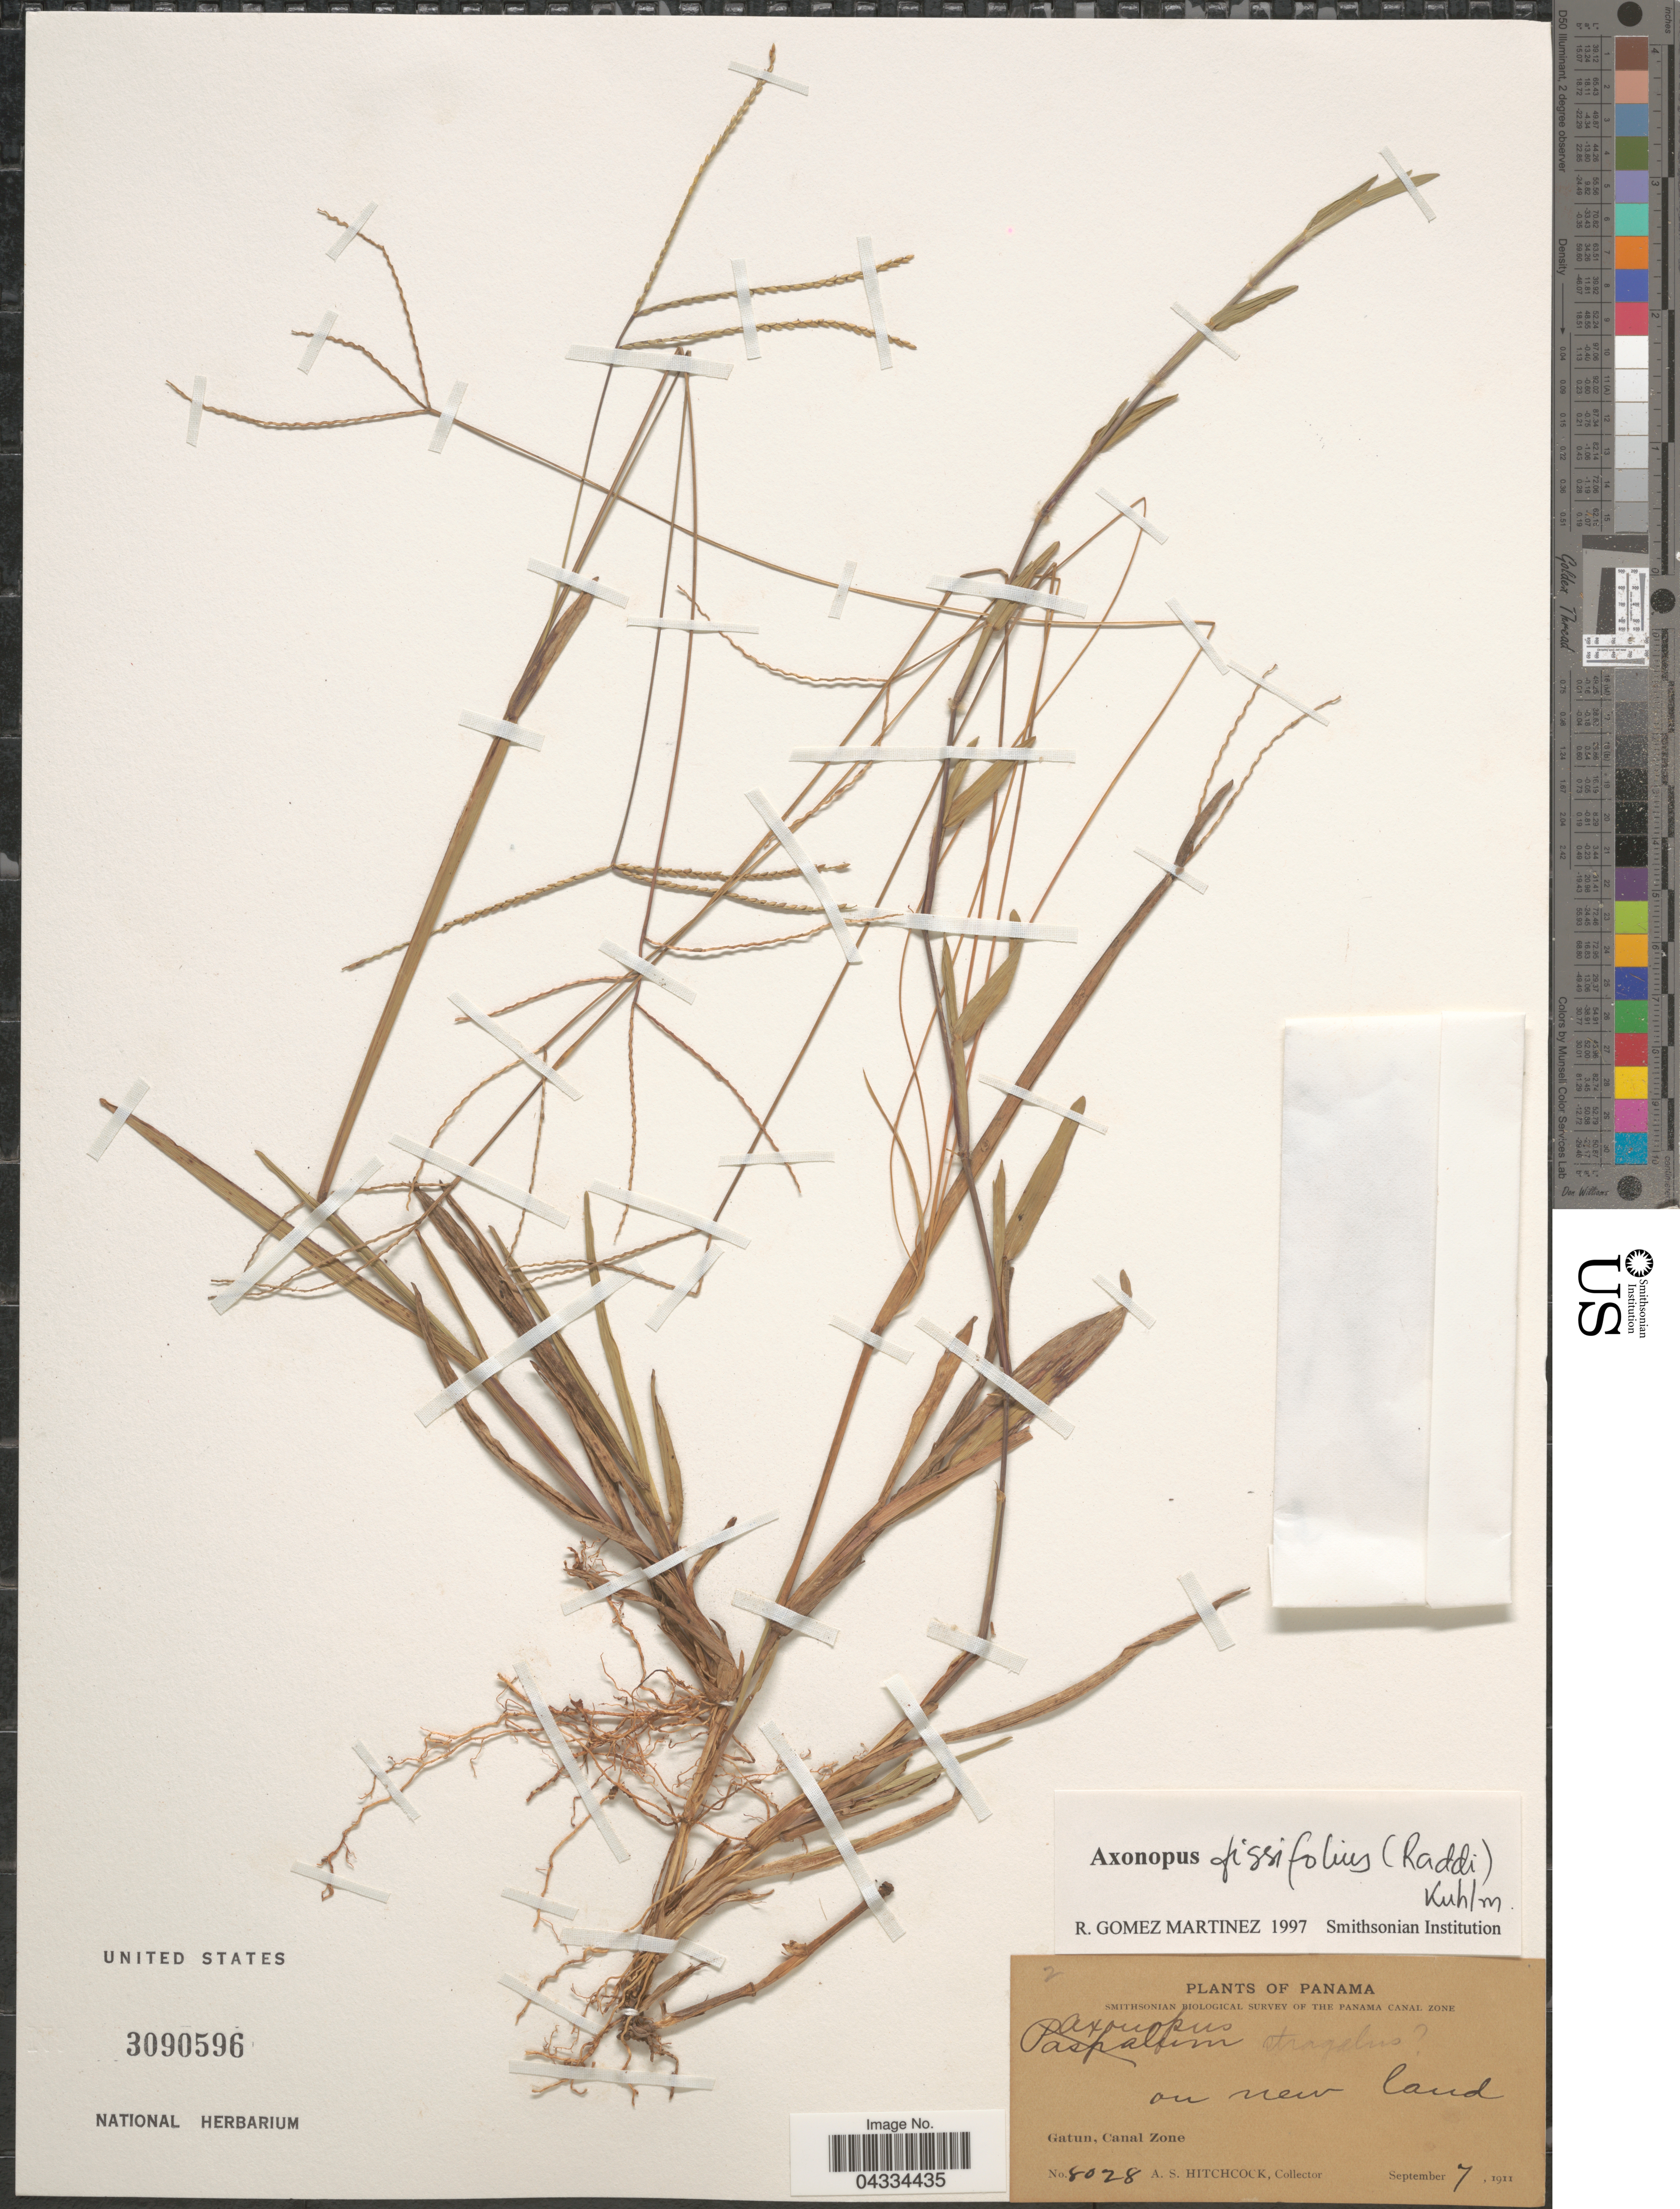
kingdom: Plantae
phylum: Tracheophyta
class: Liliopsida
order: Poales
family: Poaceae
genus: Axonopus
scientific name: Axonopus fissifolius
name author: (Raddi) Kuhlm.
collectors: A. S. Hitchcock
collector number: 8028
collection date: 1911-09-07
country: Panama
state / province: Colón / Panamá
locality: Smithsonian Biological Survey of the Panama Canal Zone. On new land. Gatun, Canal Zone.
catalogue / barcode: US 3090596